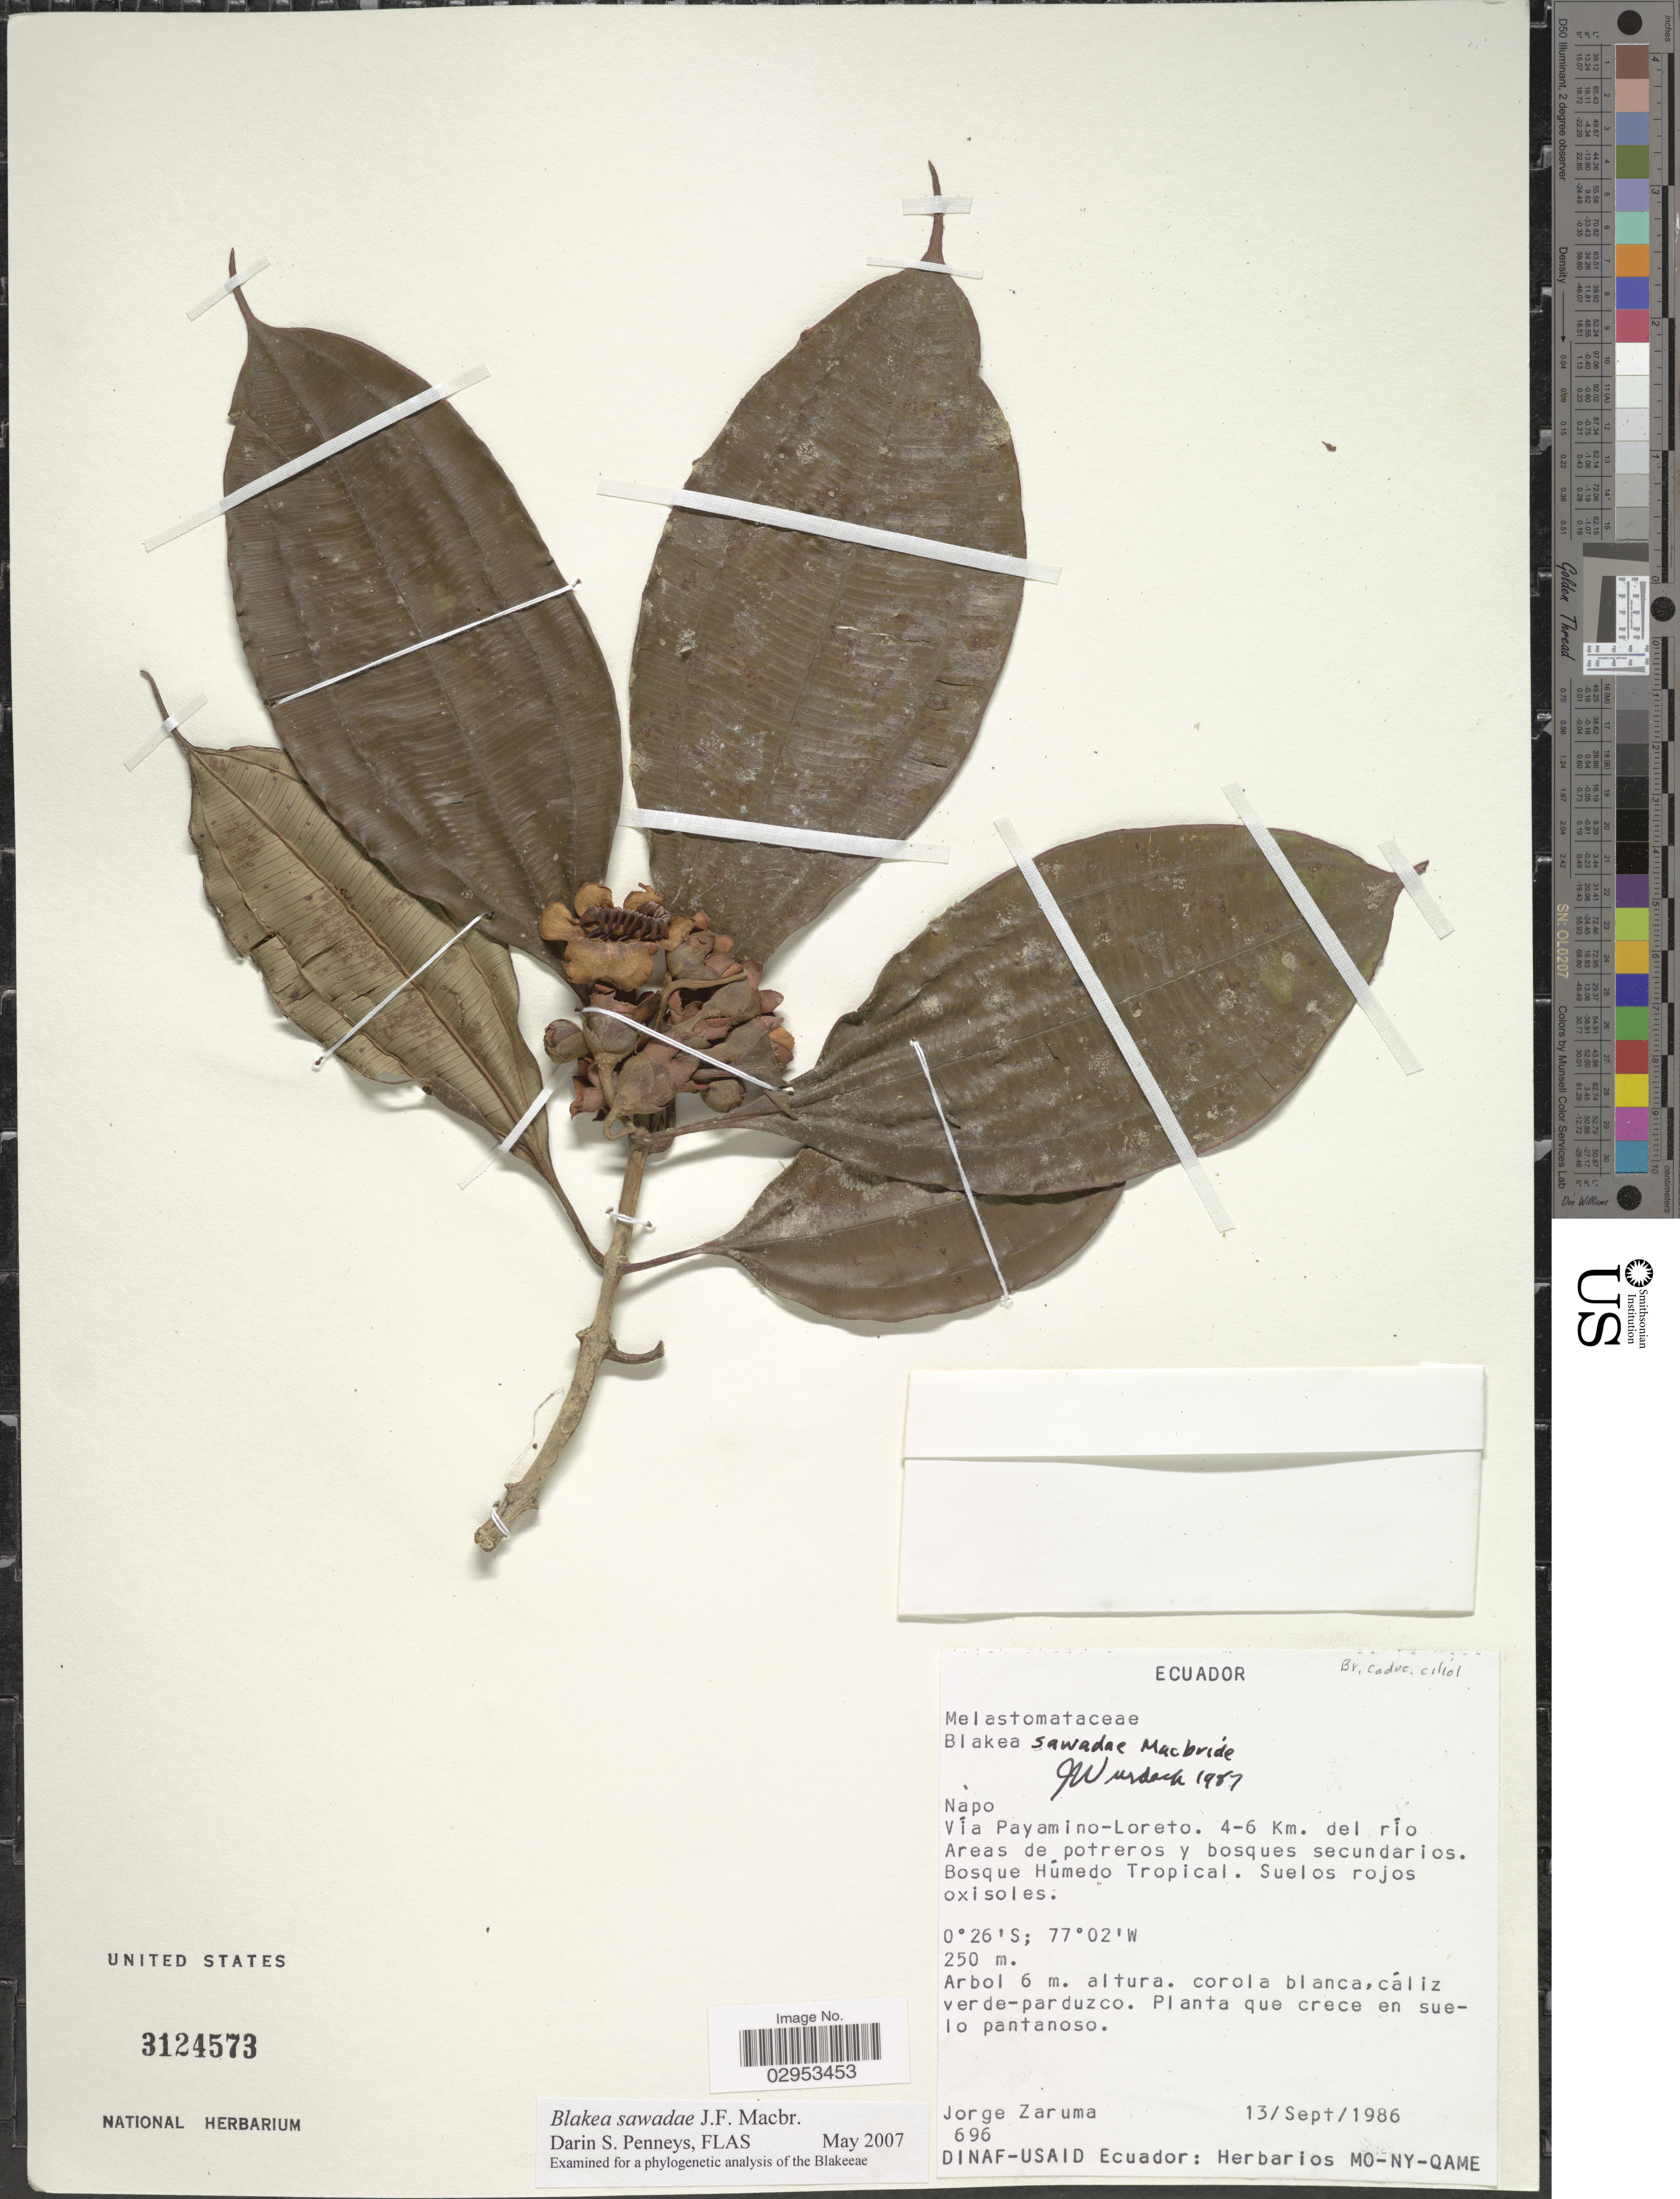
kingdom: Plantae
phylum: Tracheophyta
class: Magnoliopsida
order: Myrtales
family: Melastomataceae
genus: Blakea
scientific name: Blakea sawadae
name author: J.F. Macbr.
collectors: J. Zaruma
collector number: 696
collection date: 1986-09-13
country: Ecuador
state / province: Napo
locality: Vía Payamino-Loreto. 4-6 Km. del río.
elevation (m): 250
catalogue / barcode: US 3124573